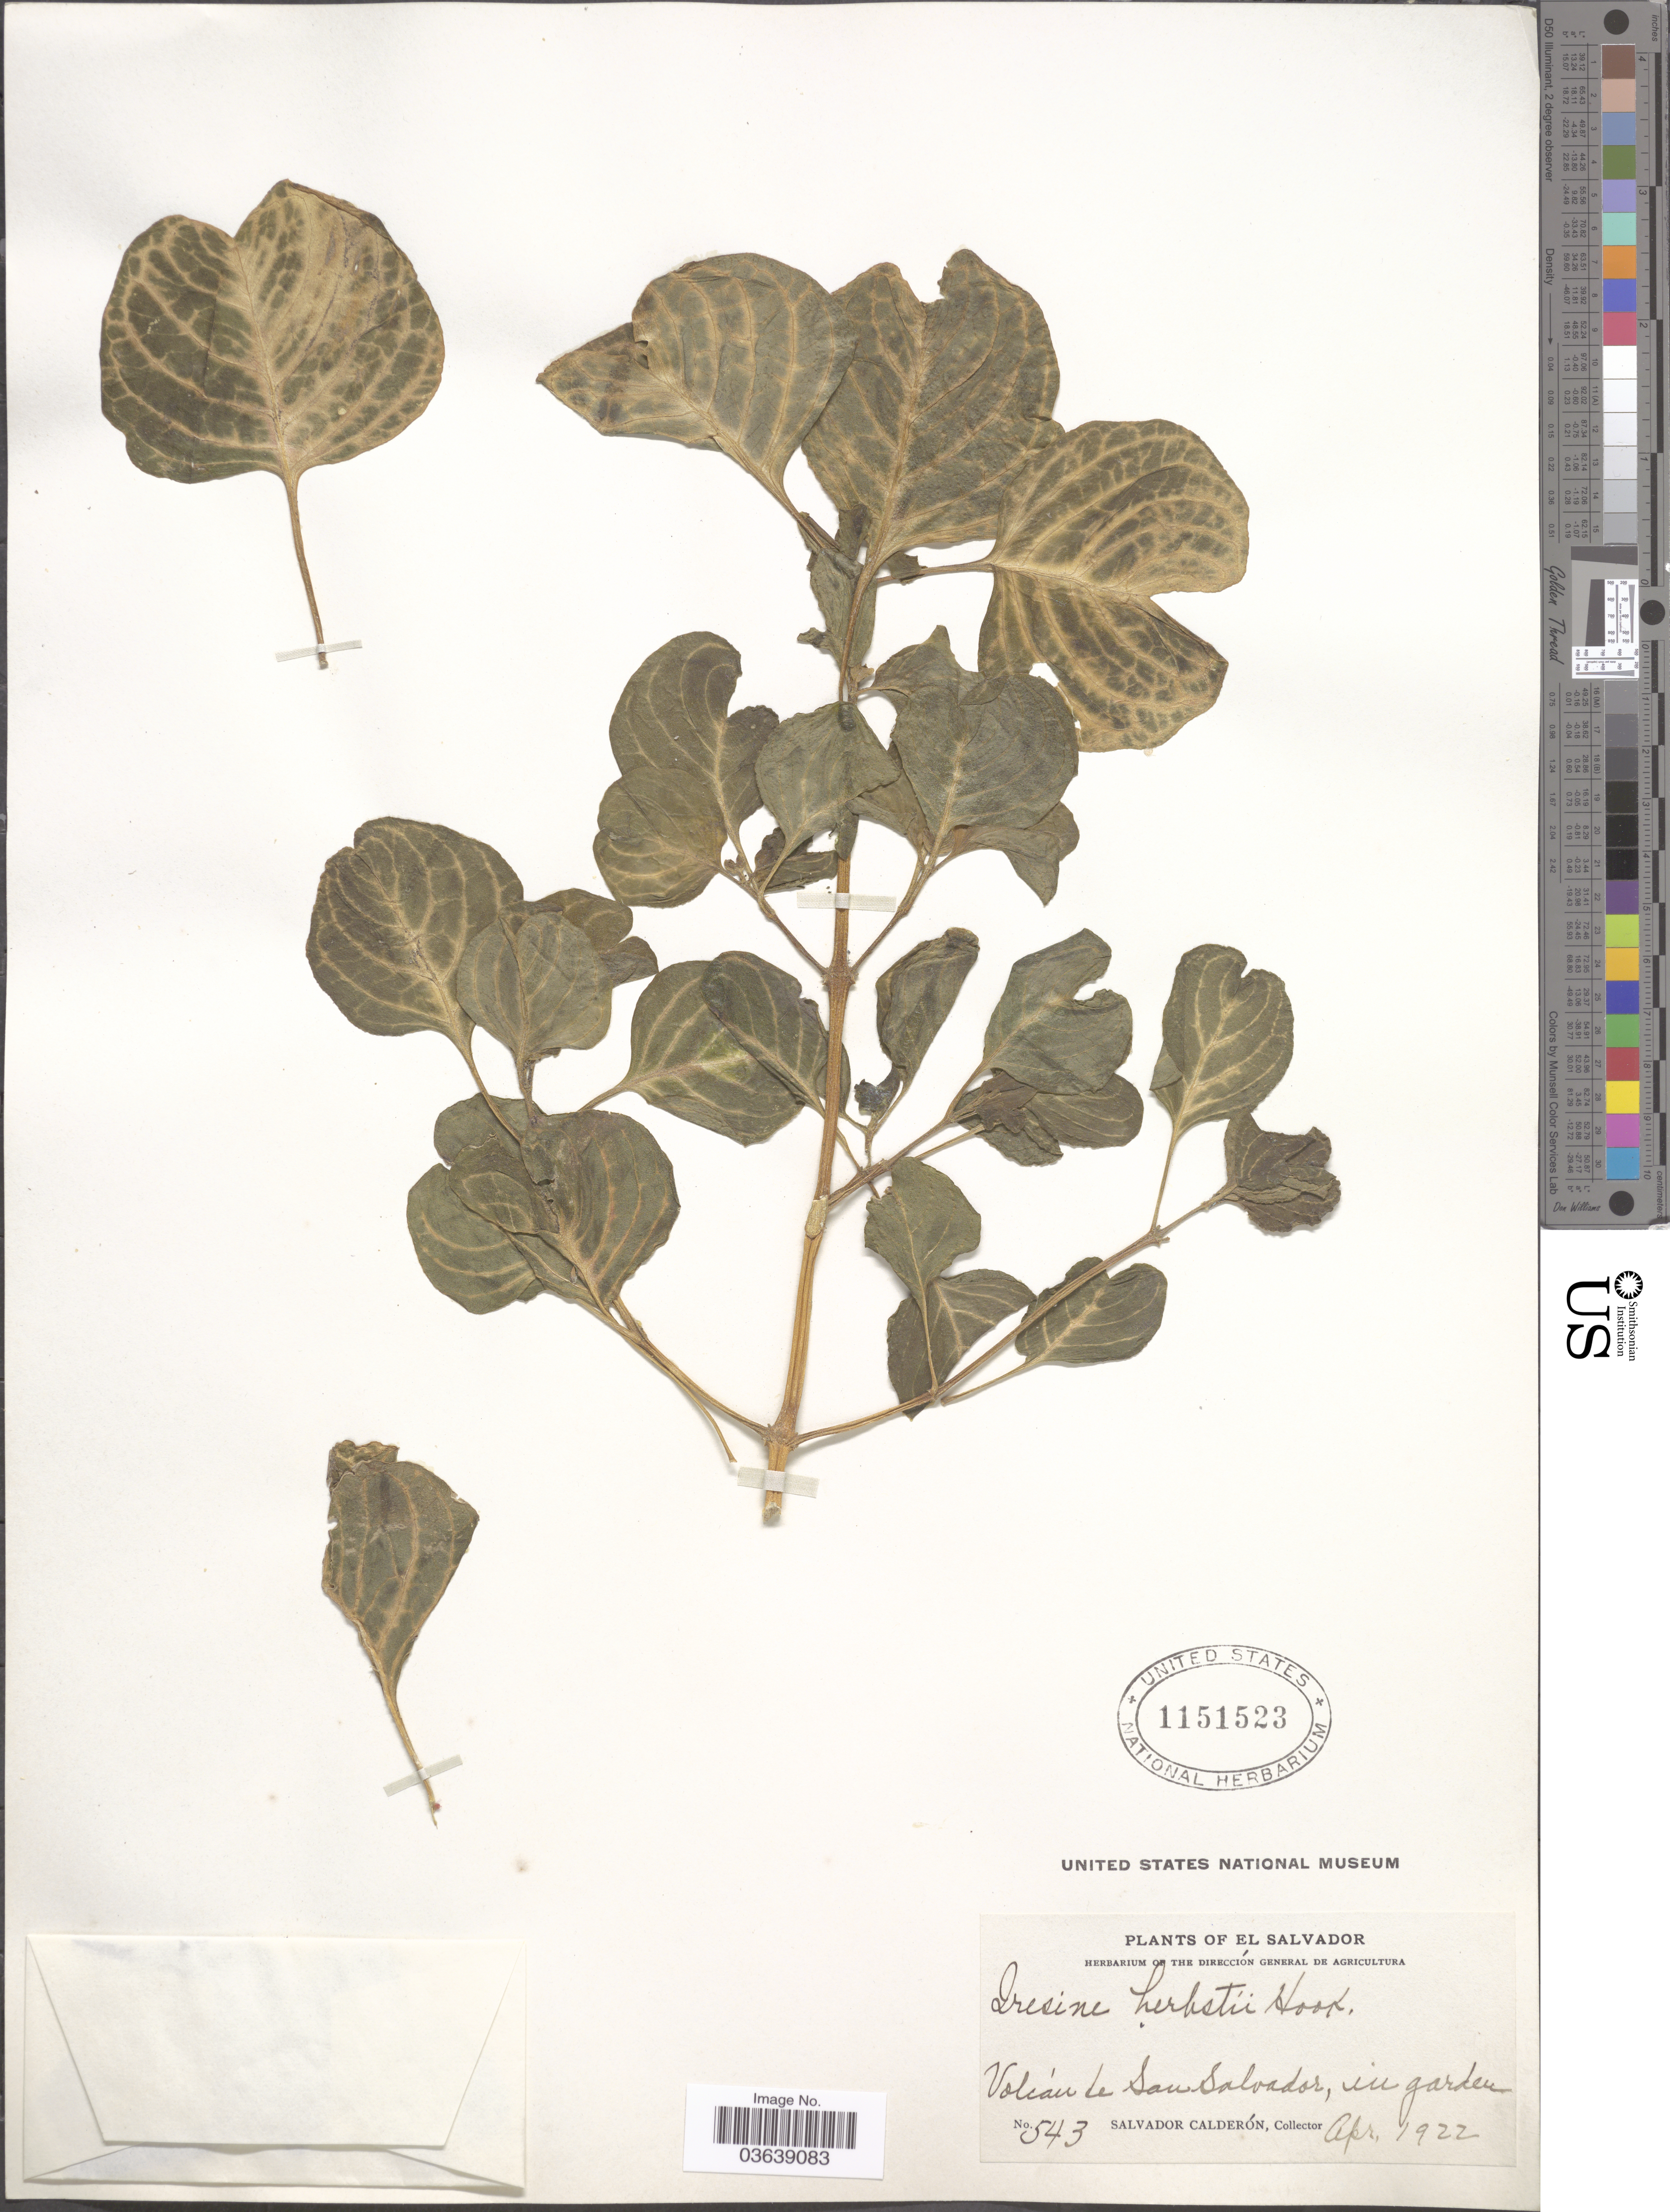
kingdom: Plantae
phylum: Tracheophyta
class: Magnoliopsida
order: Caryophyllales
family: Amaranthaceae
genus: Iresine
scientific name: Iresine herbstii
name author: Hook.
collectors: S. Calderón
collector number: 543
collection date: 1922-04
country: El Salvador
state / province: San Salvador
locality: Volcán de San Salvador.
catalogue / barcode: US 1151523